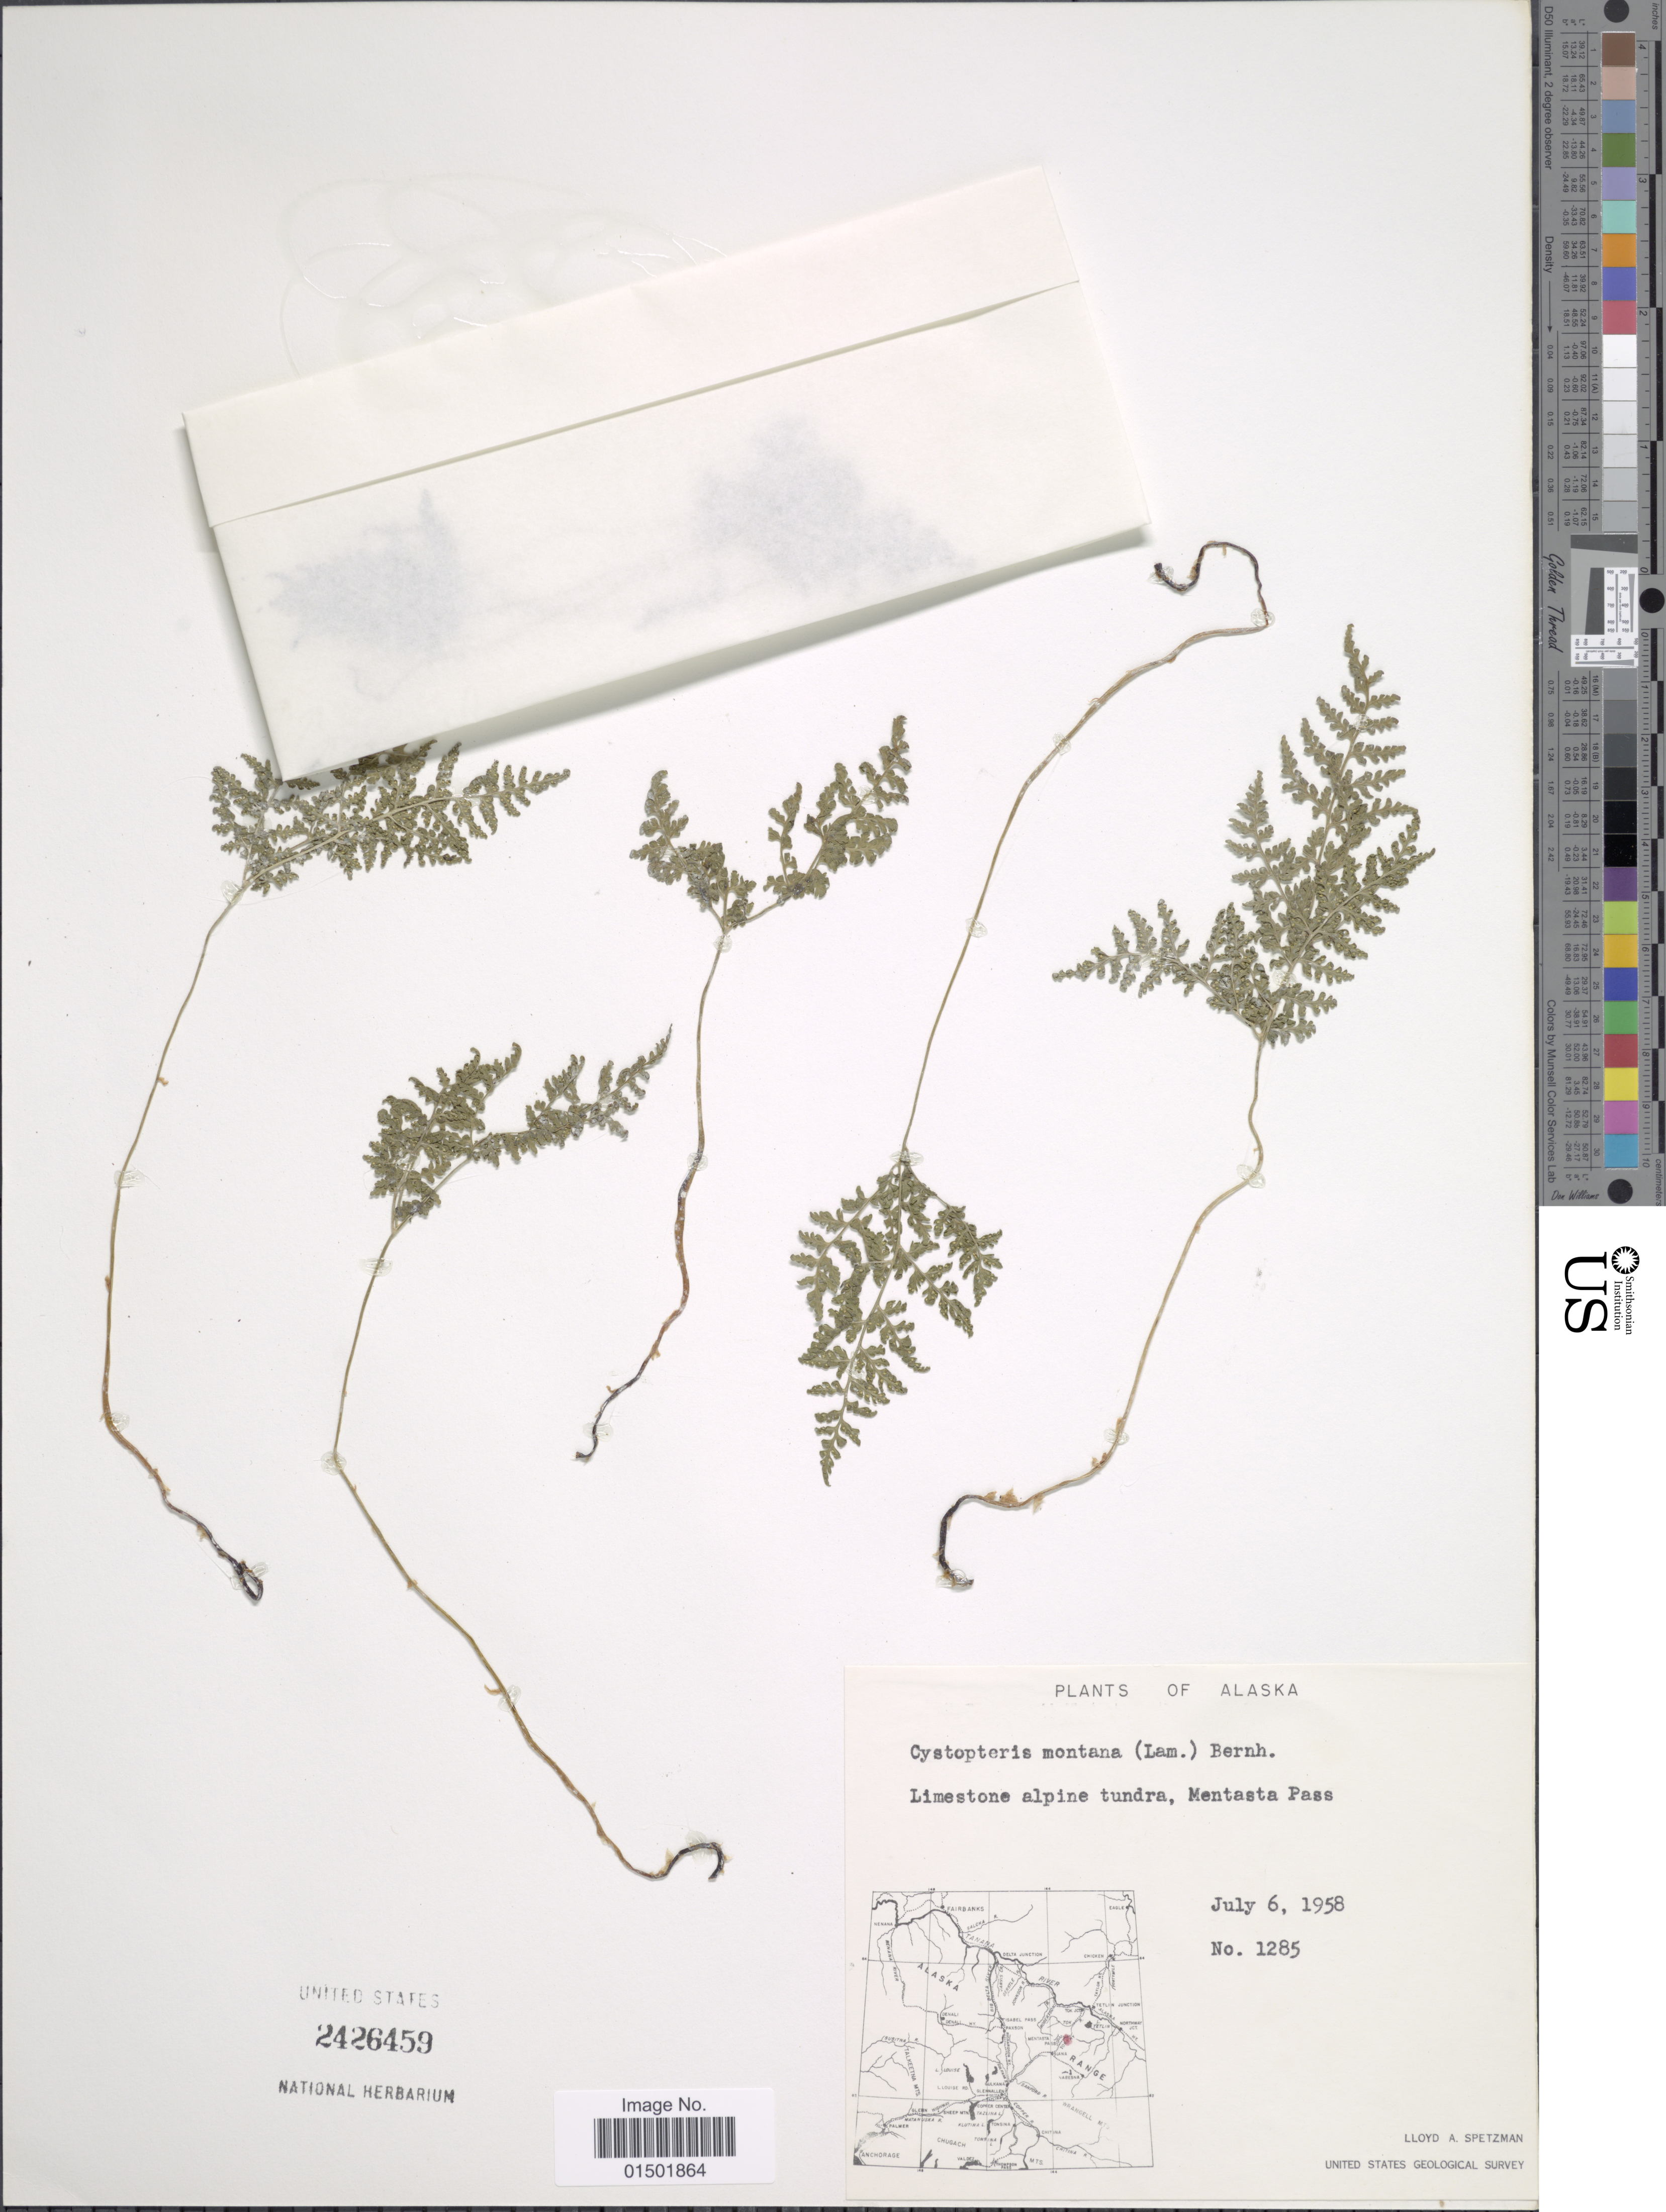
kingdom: Plantae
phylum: Tracheophyta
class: Polypodiopsida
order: Polypodiales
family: Cystopteridaceae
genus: Cystopteris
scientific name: Cystopteris montana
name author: (Lam.) Desv.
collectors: L. Spetzman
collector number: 1285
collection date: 1958-07-06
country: United States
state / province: Alaska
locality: Limestone alpine tundra. Mentasta Pass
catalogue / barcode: US 2426459